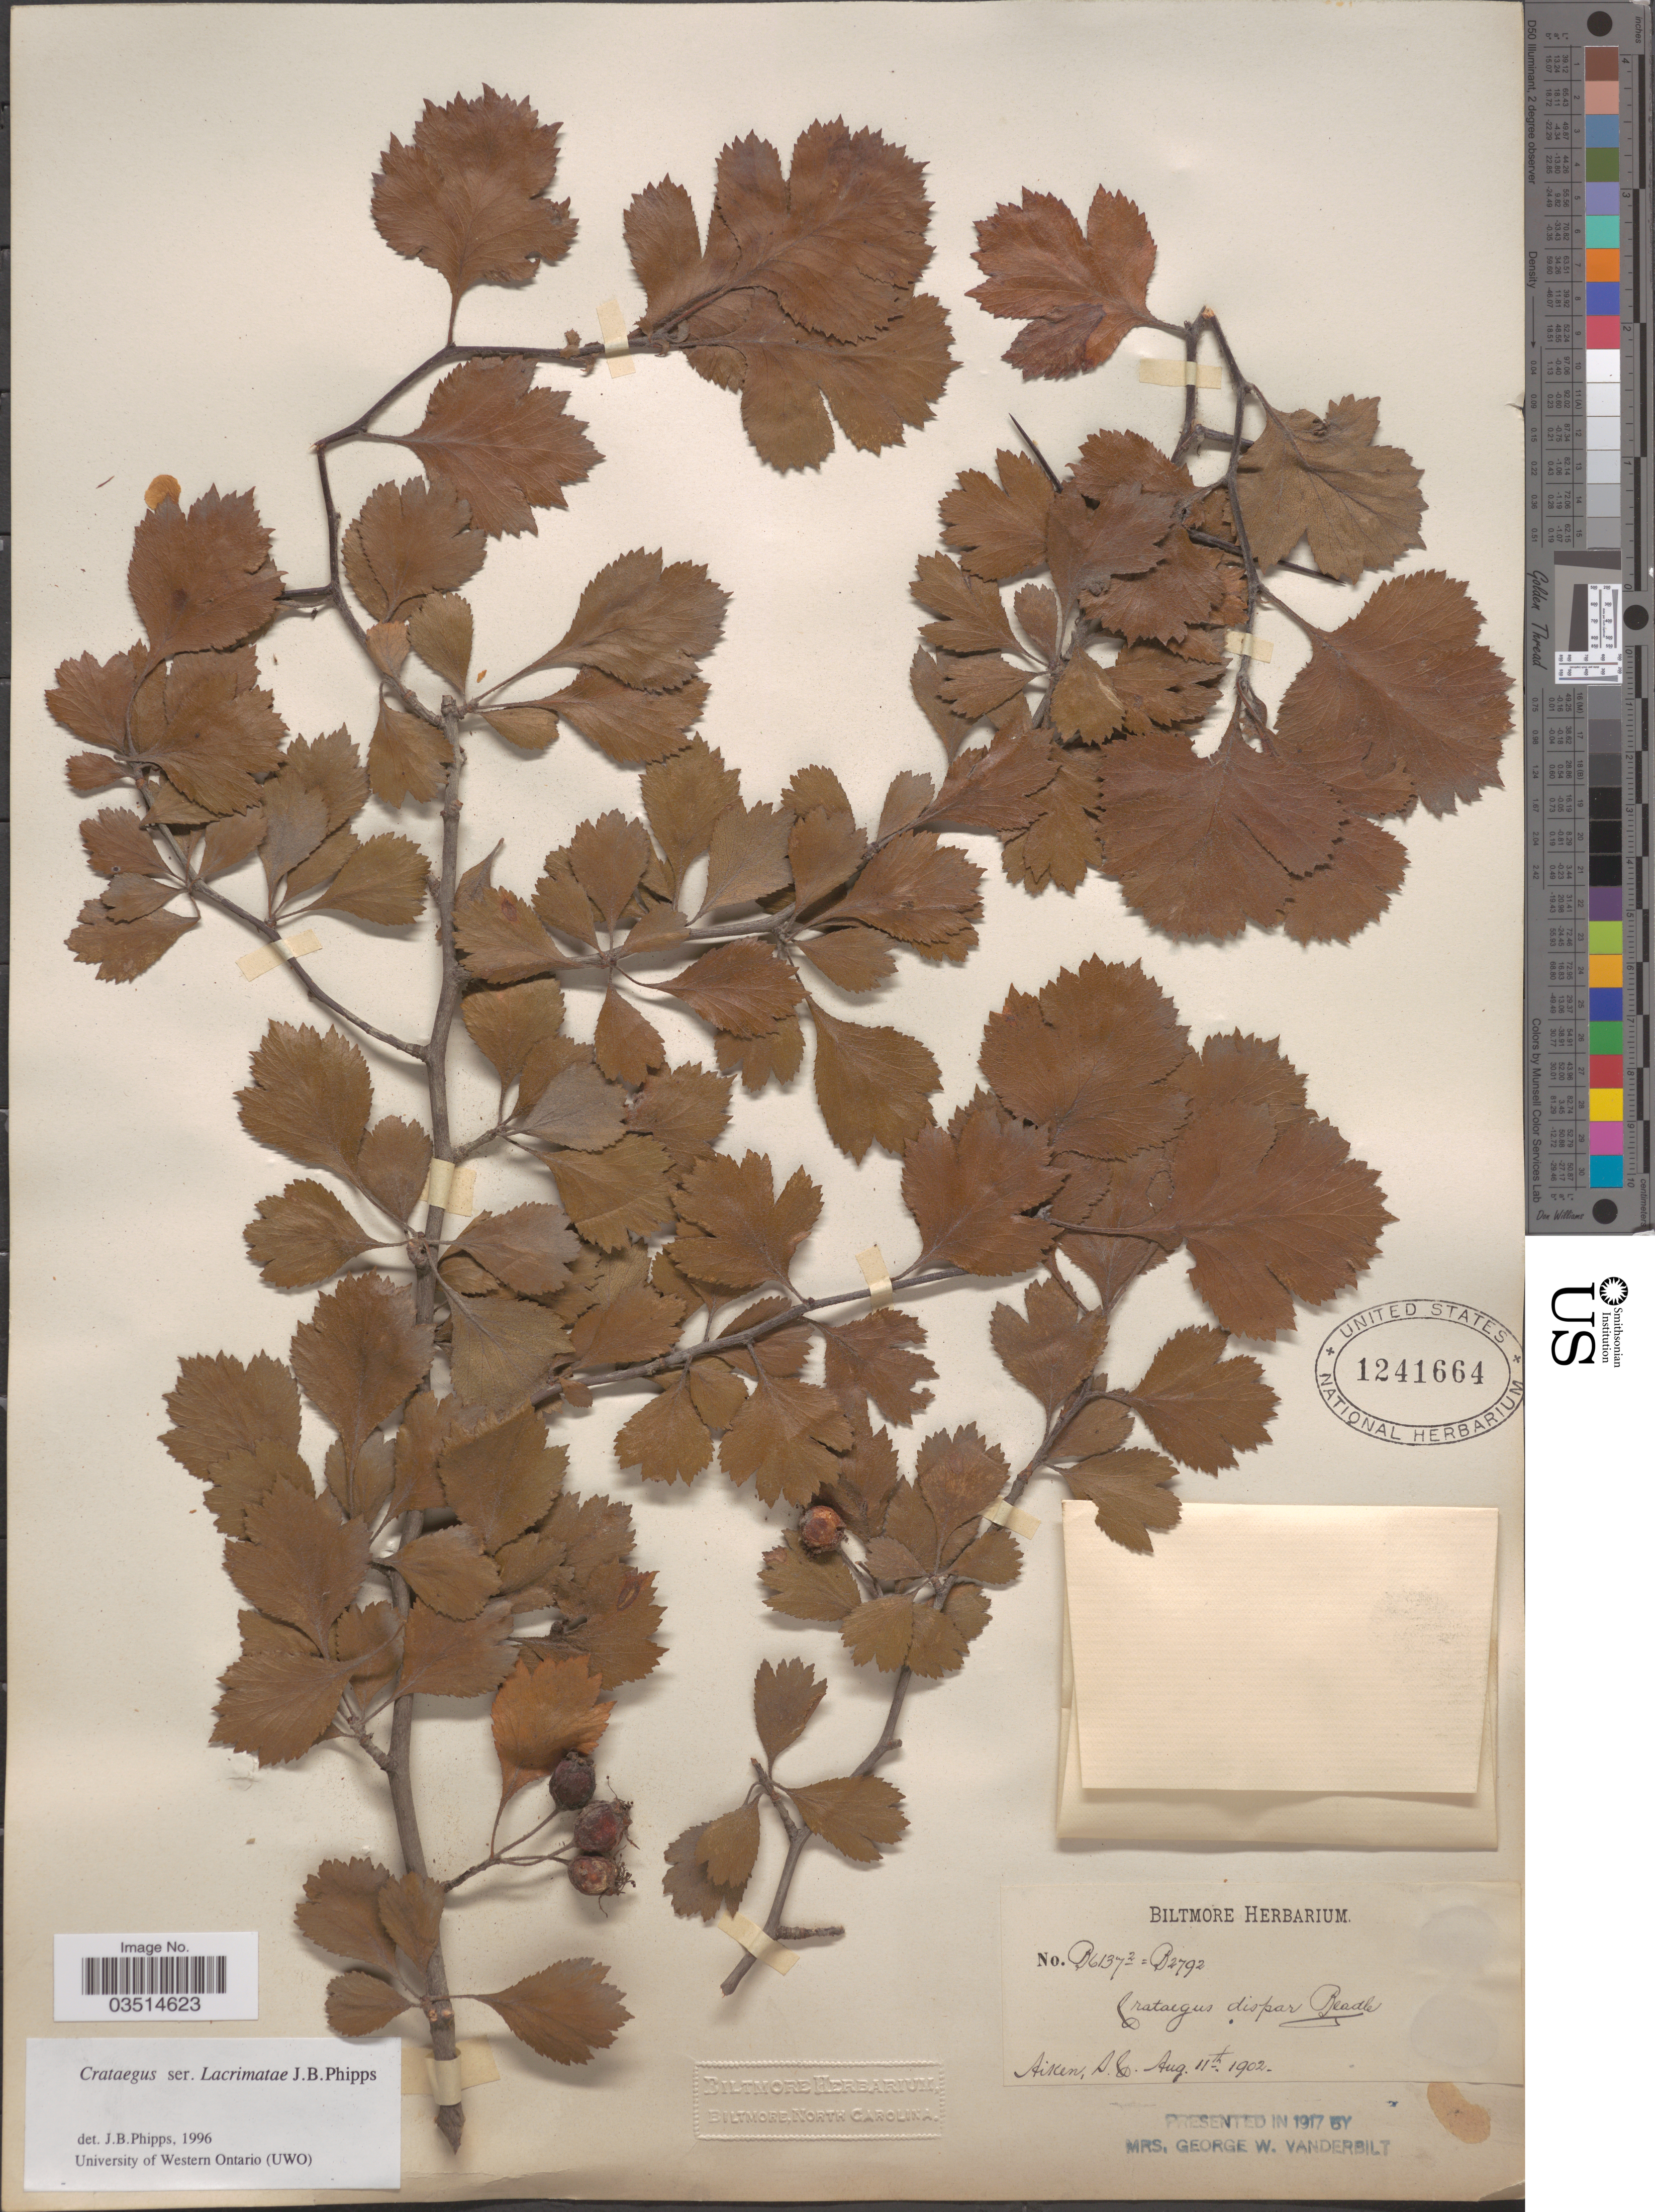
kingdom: Plantae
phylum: Tracheophyta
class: Magnoliopsida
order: Rosales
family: Rosaceae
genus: Crataegus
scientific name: Crataegus dispar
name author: Beadle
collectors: ex herb. Biltmore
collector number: B6137²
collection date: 1902-08-11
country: United States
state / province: South Carolina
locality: Aiken.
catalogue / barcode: US 1241664